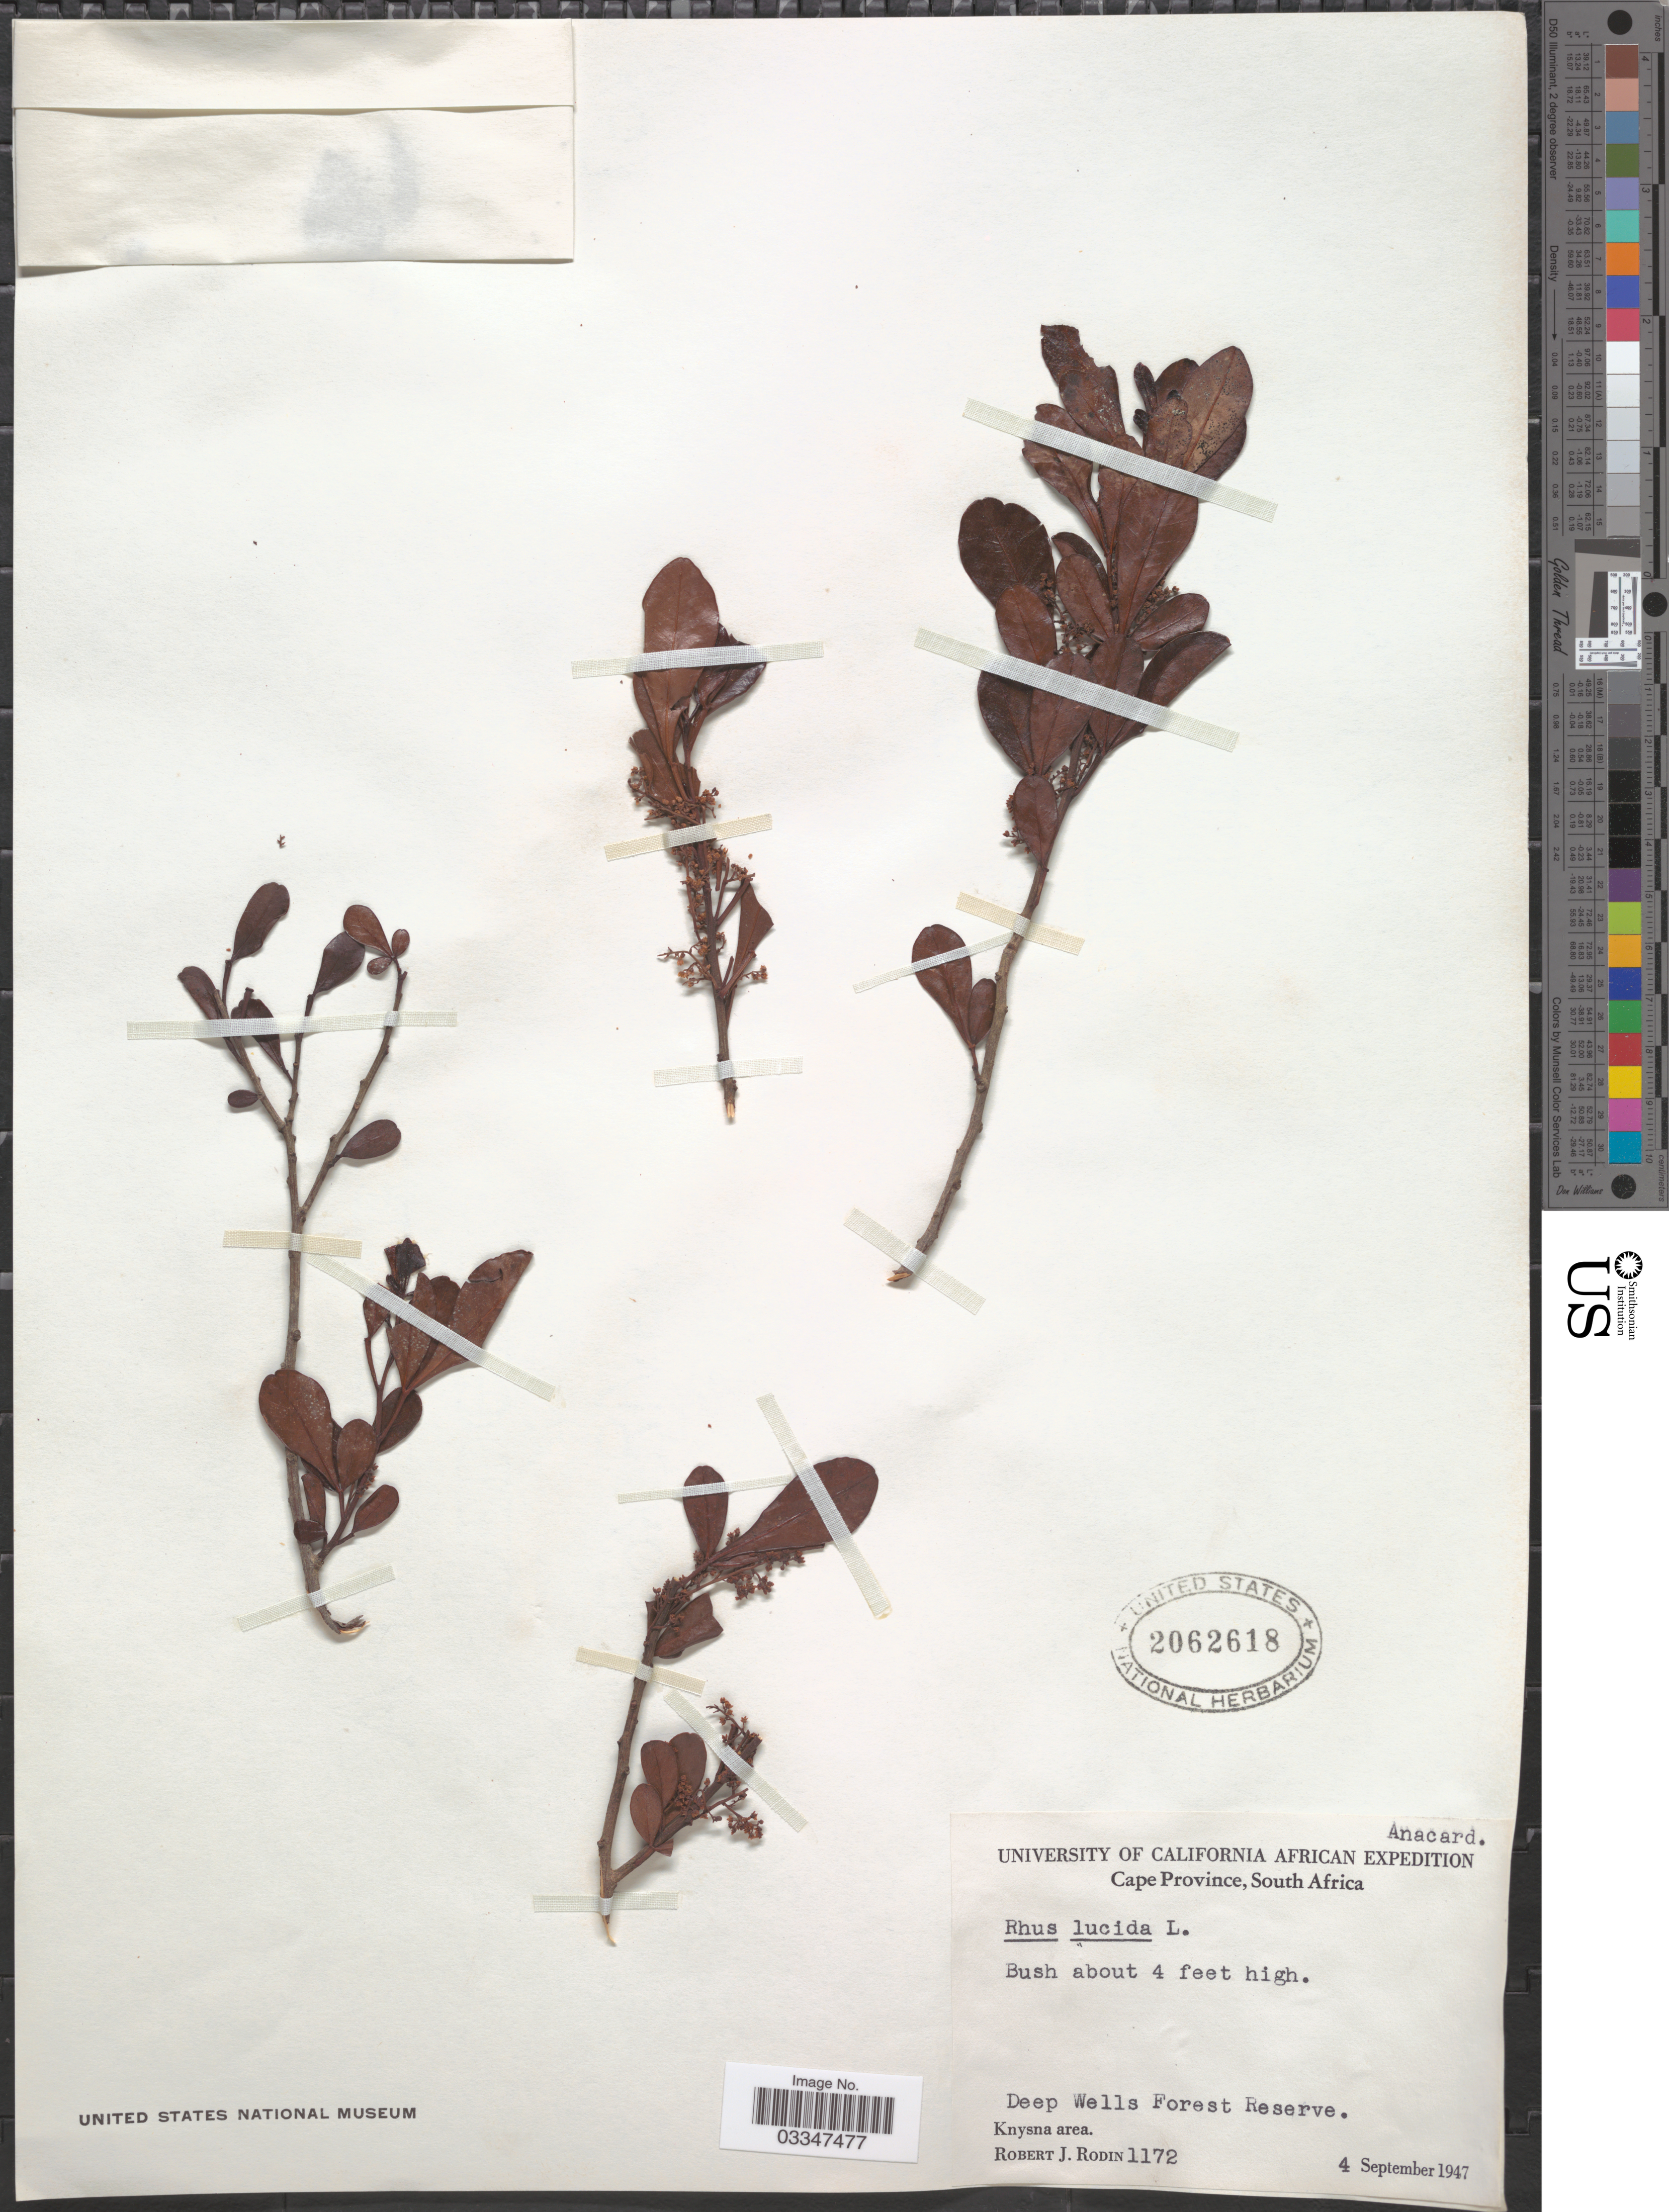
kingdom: Plantae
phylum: Tracheophyta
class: Magnoliopsida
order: Sapindales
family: Anacardiaceae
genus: Rhus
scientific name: Rhus lucida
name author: L.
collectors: R. J. Rodin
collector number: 1172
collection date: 1947-09-04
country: South Africa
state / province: Western Cape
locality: Deep Wells Forest Reserve. Knysna area.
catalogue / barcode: US 2062618